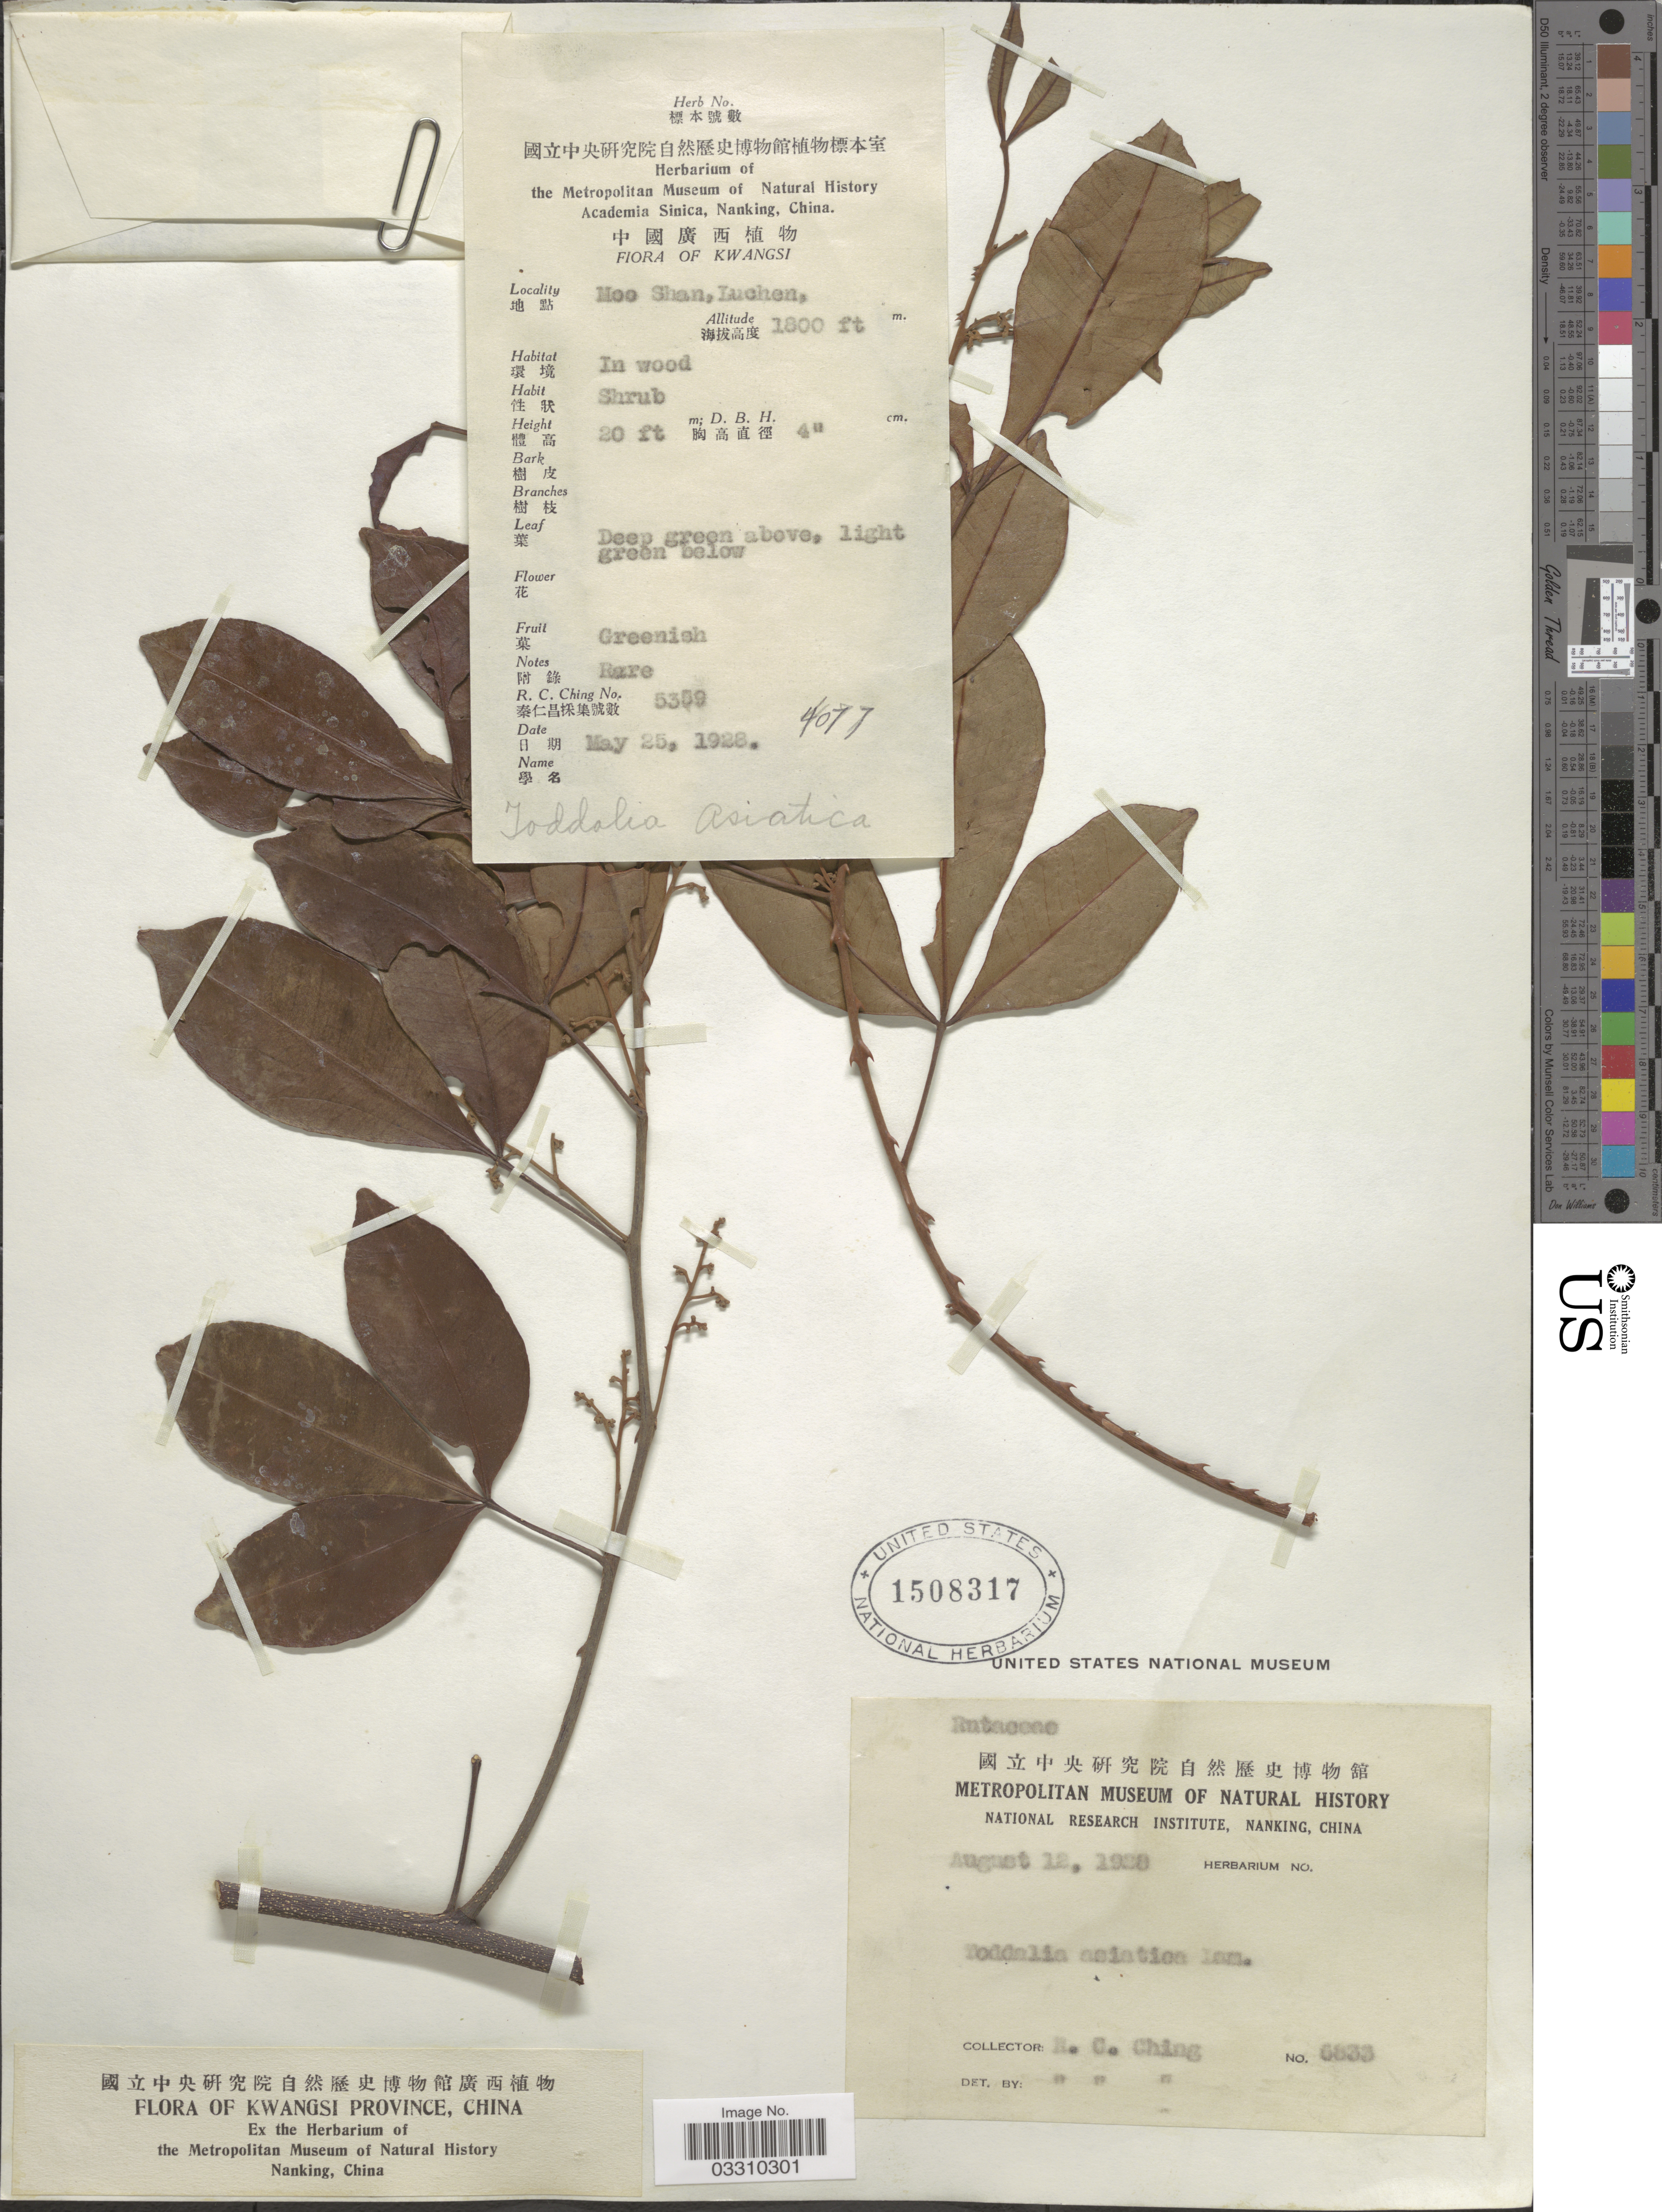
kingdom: Plantae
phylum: Tracheophyta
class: Magnoliopsida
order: Sapindales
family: Rutaceae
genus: Zanthoxylum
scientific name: Zanthoxylum asiaticum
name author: (L.) Appelhans et al.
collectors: R. C. Ching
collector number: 6833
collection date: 1928-08-12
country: China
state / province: Guangxi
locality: Kwangsi.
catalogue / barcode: US 1508317